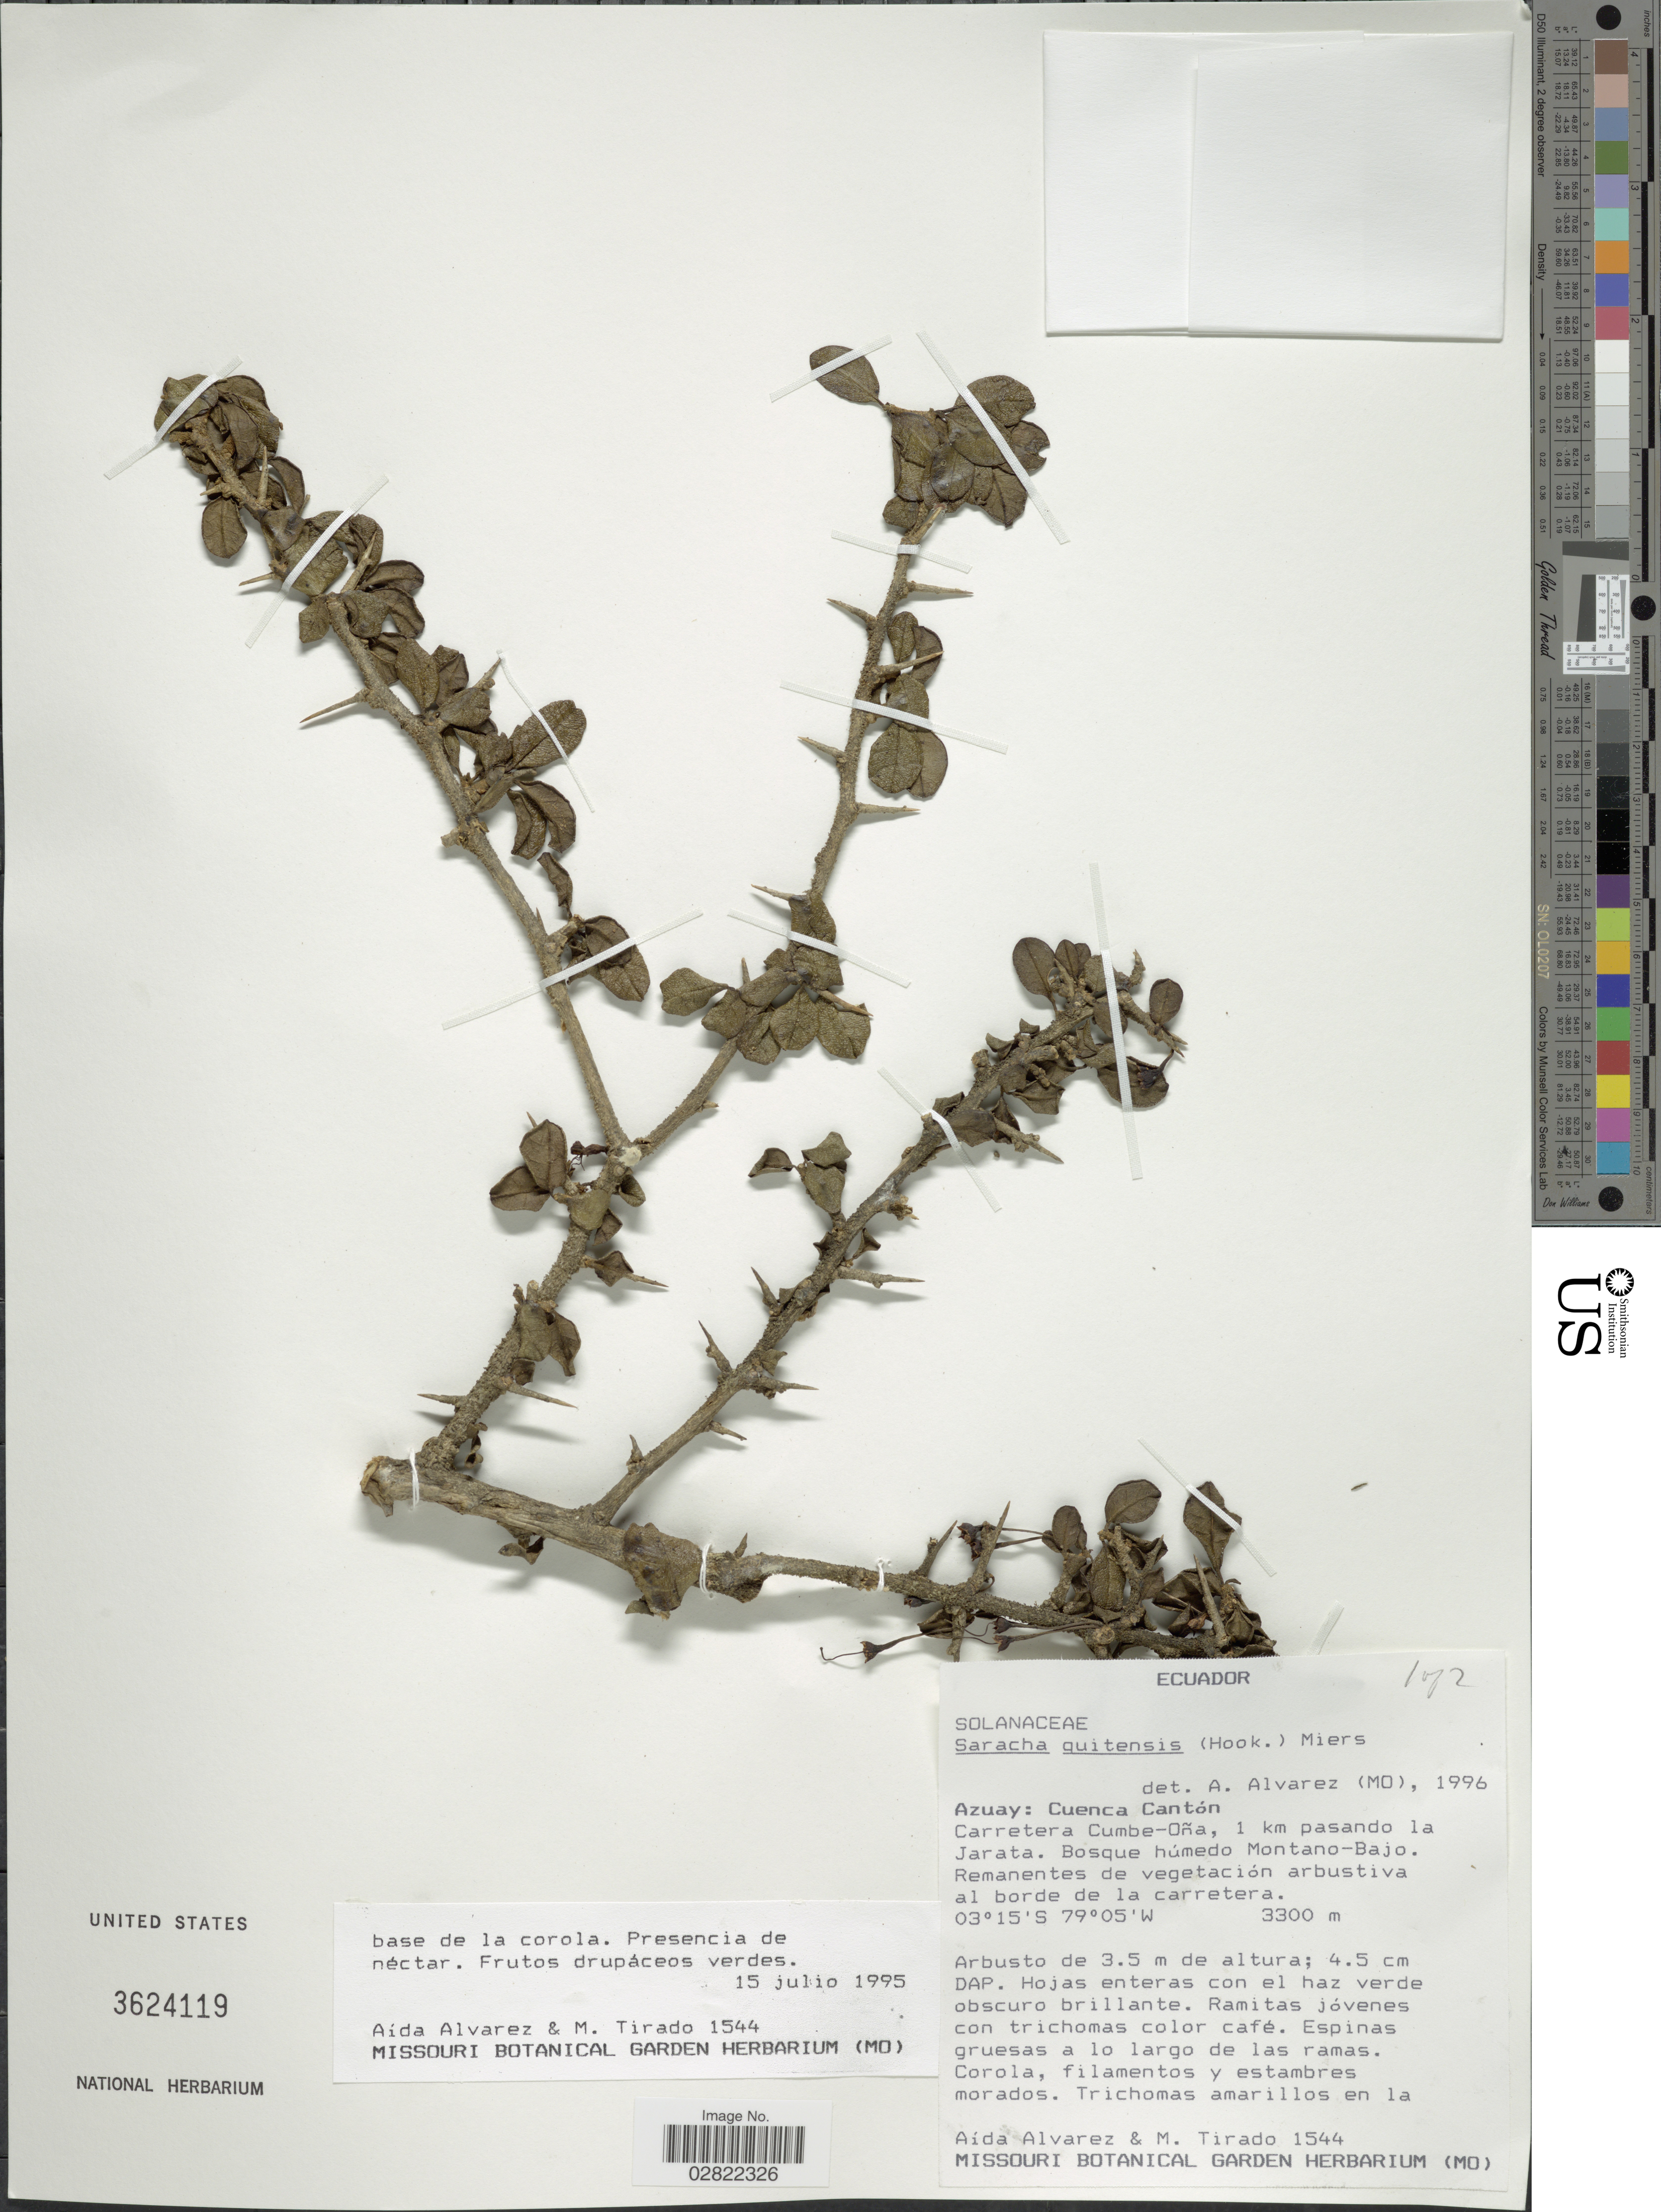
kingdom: Plantae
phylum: Tracheophyta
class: Magnoliopsida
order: Solanales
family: Solanaceae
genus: Saracha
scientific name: Saracha quitensis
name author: (Hook.) Miers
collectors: A. Alvarez & M. Tirado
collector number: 1544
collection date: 1995-07-15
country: Ecuador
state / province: Azuay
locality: Azuay: Cuenca Cantón, Carretera Cumbe-Oña, 1 km pasando la Jarata, Bosque húmedo Montano-Bajo.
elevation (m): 3300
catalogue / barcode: US 3624119